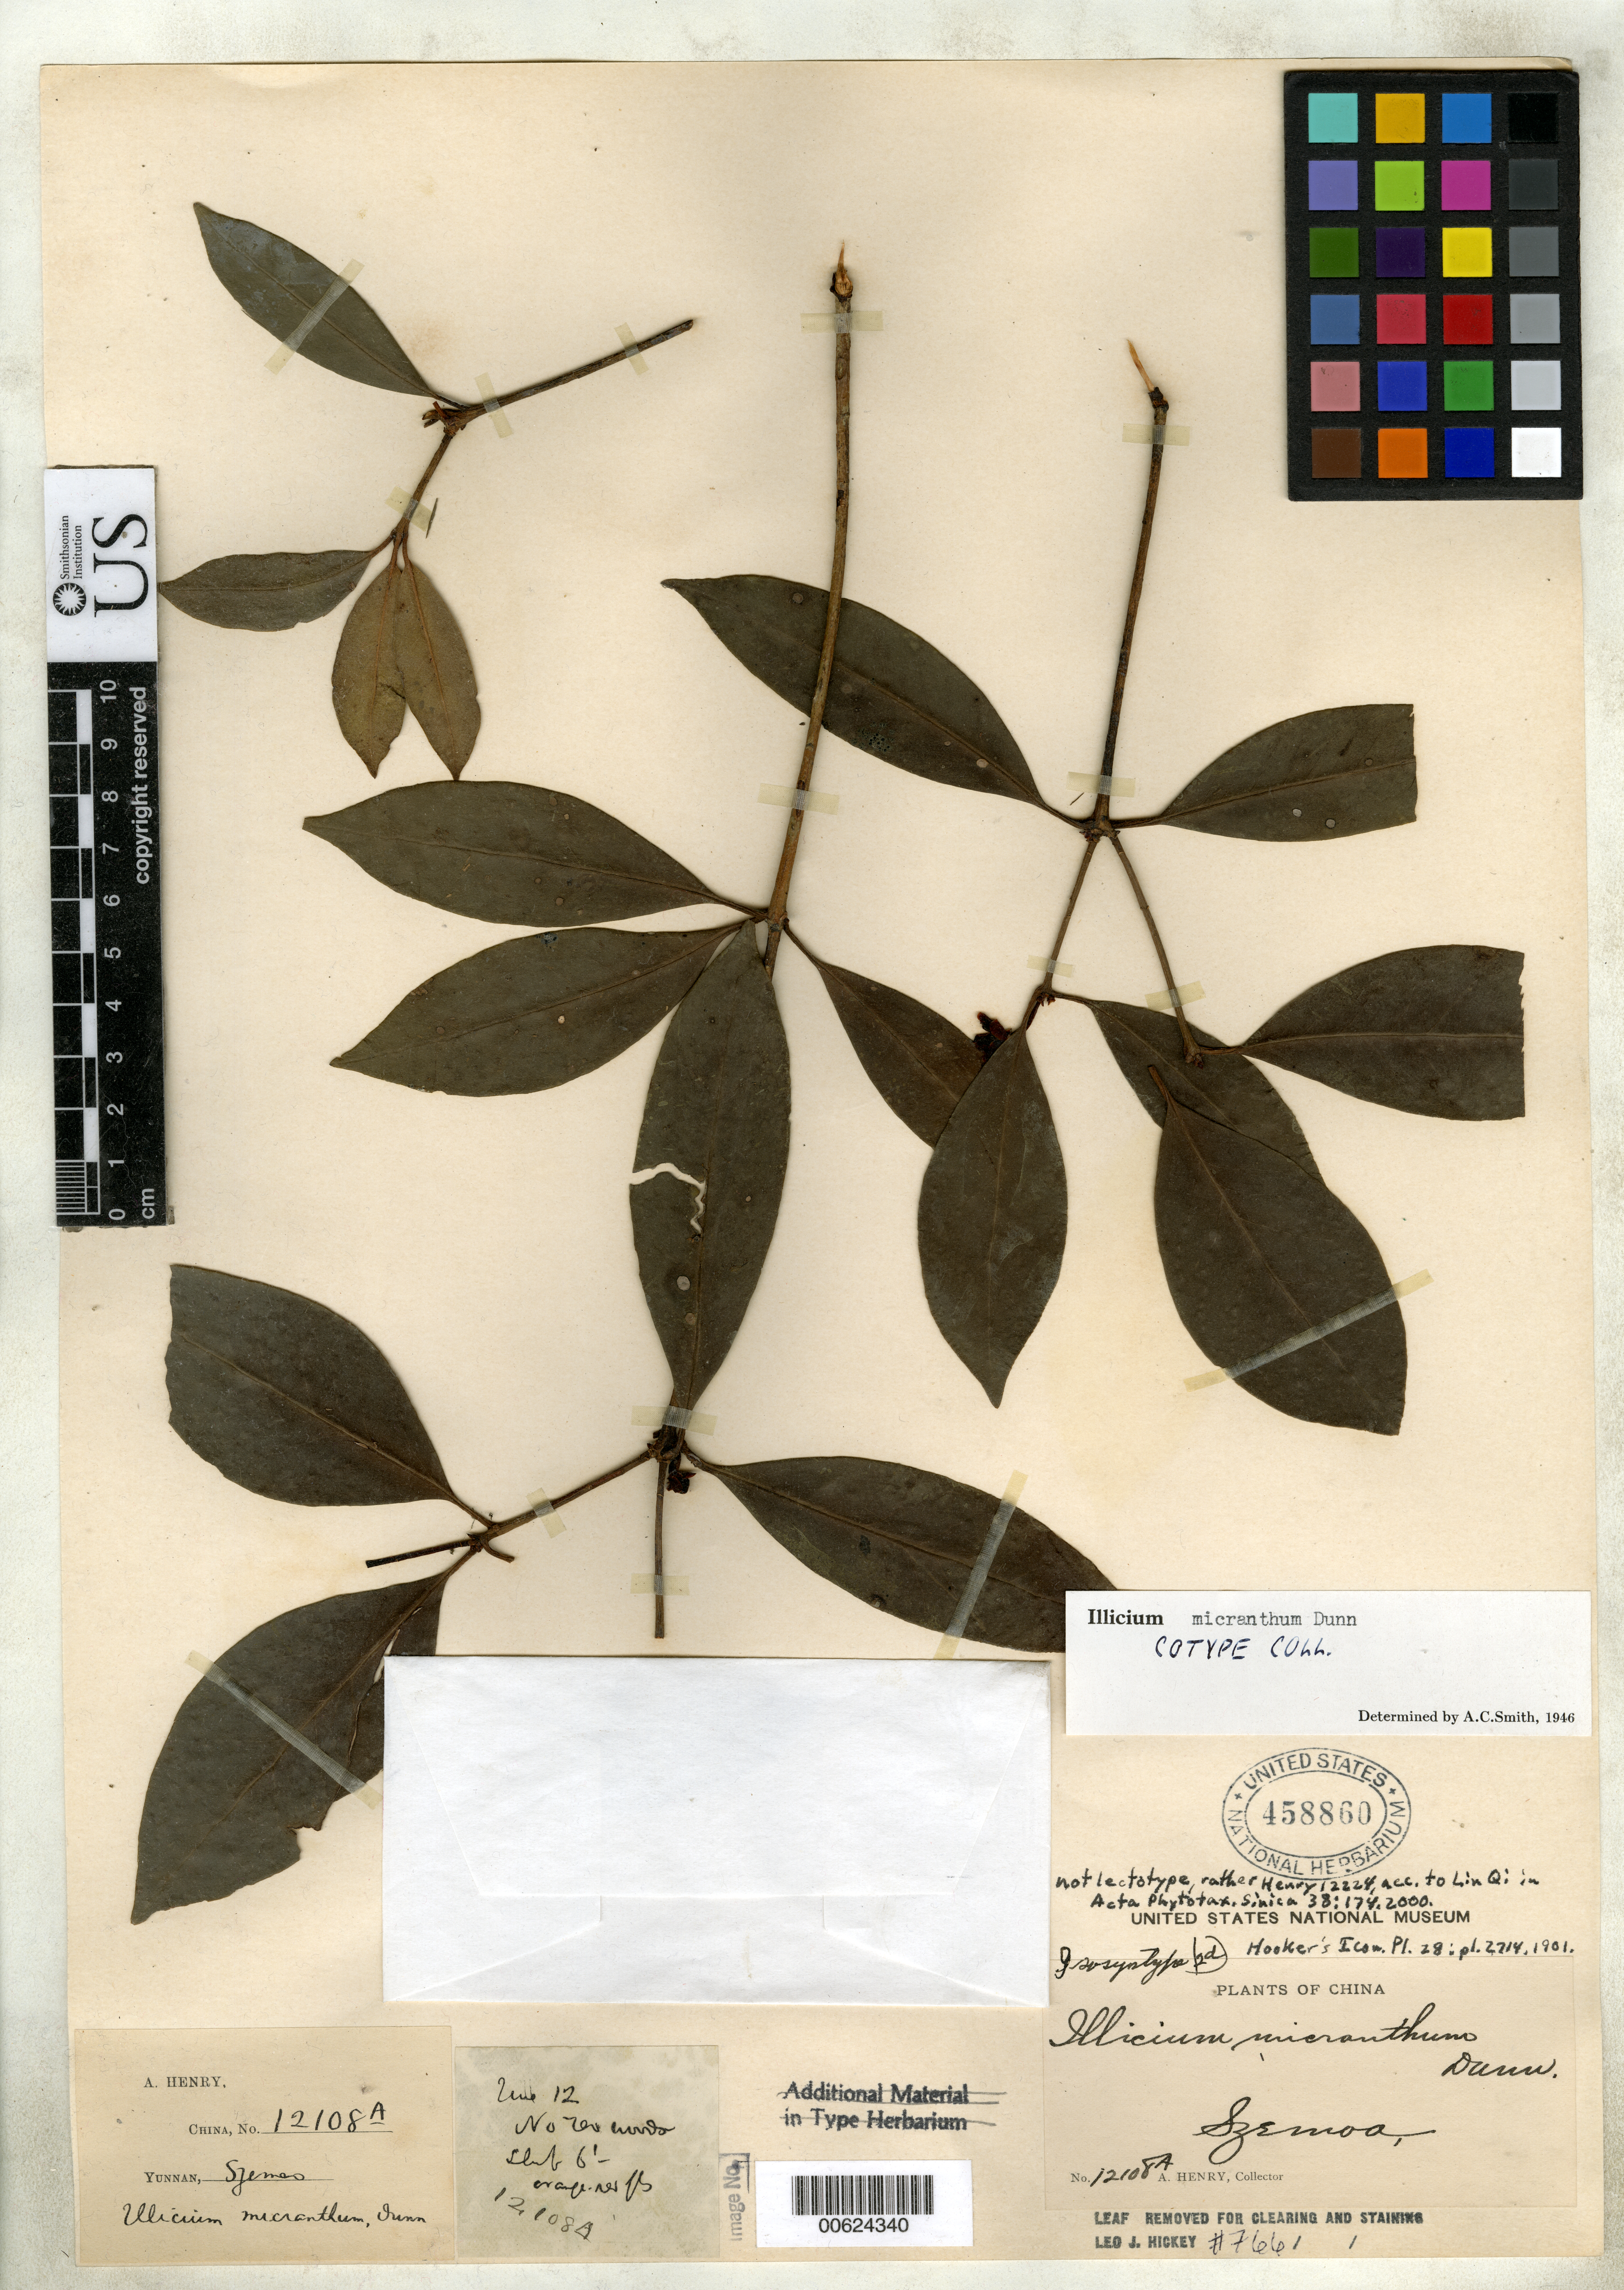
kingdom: Plantae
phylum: Tracheophyta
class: Magnoliopsida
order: Austrobaileyales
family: Schisandraceae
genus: Illicium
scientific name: Illicium micranthum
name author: Dunn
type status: Isosyntype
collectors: A. Henry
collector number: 12108 A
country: China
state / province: Yunnan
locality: Szemoa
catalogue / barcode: US 458860